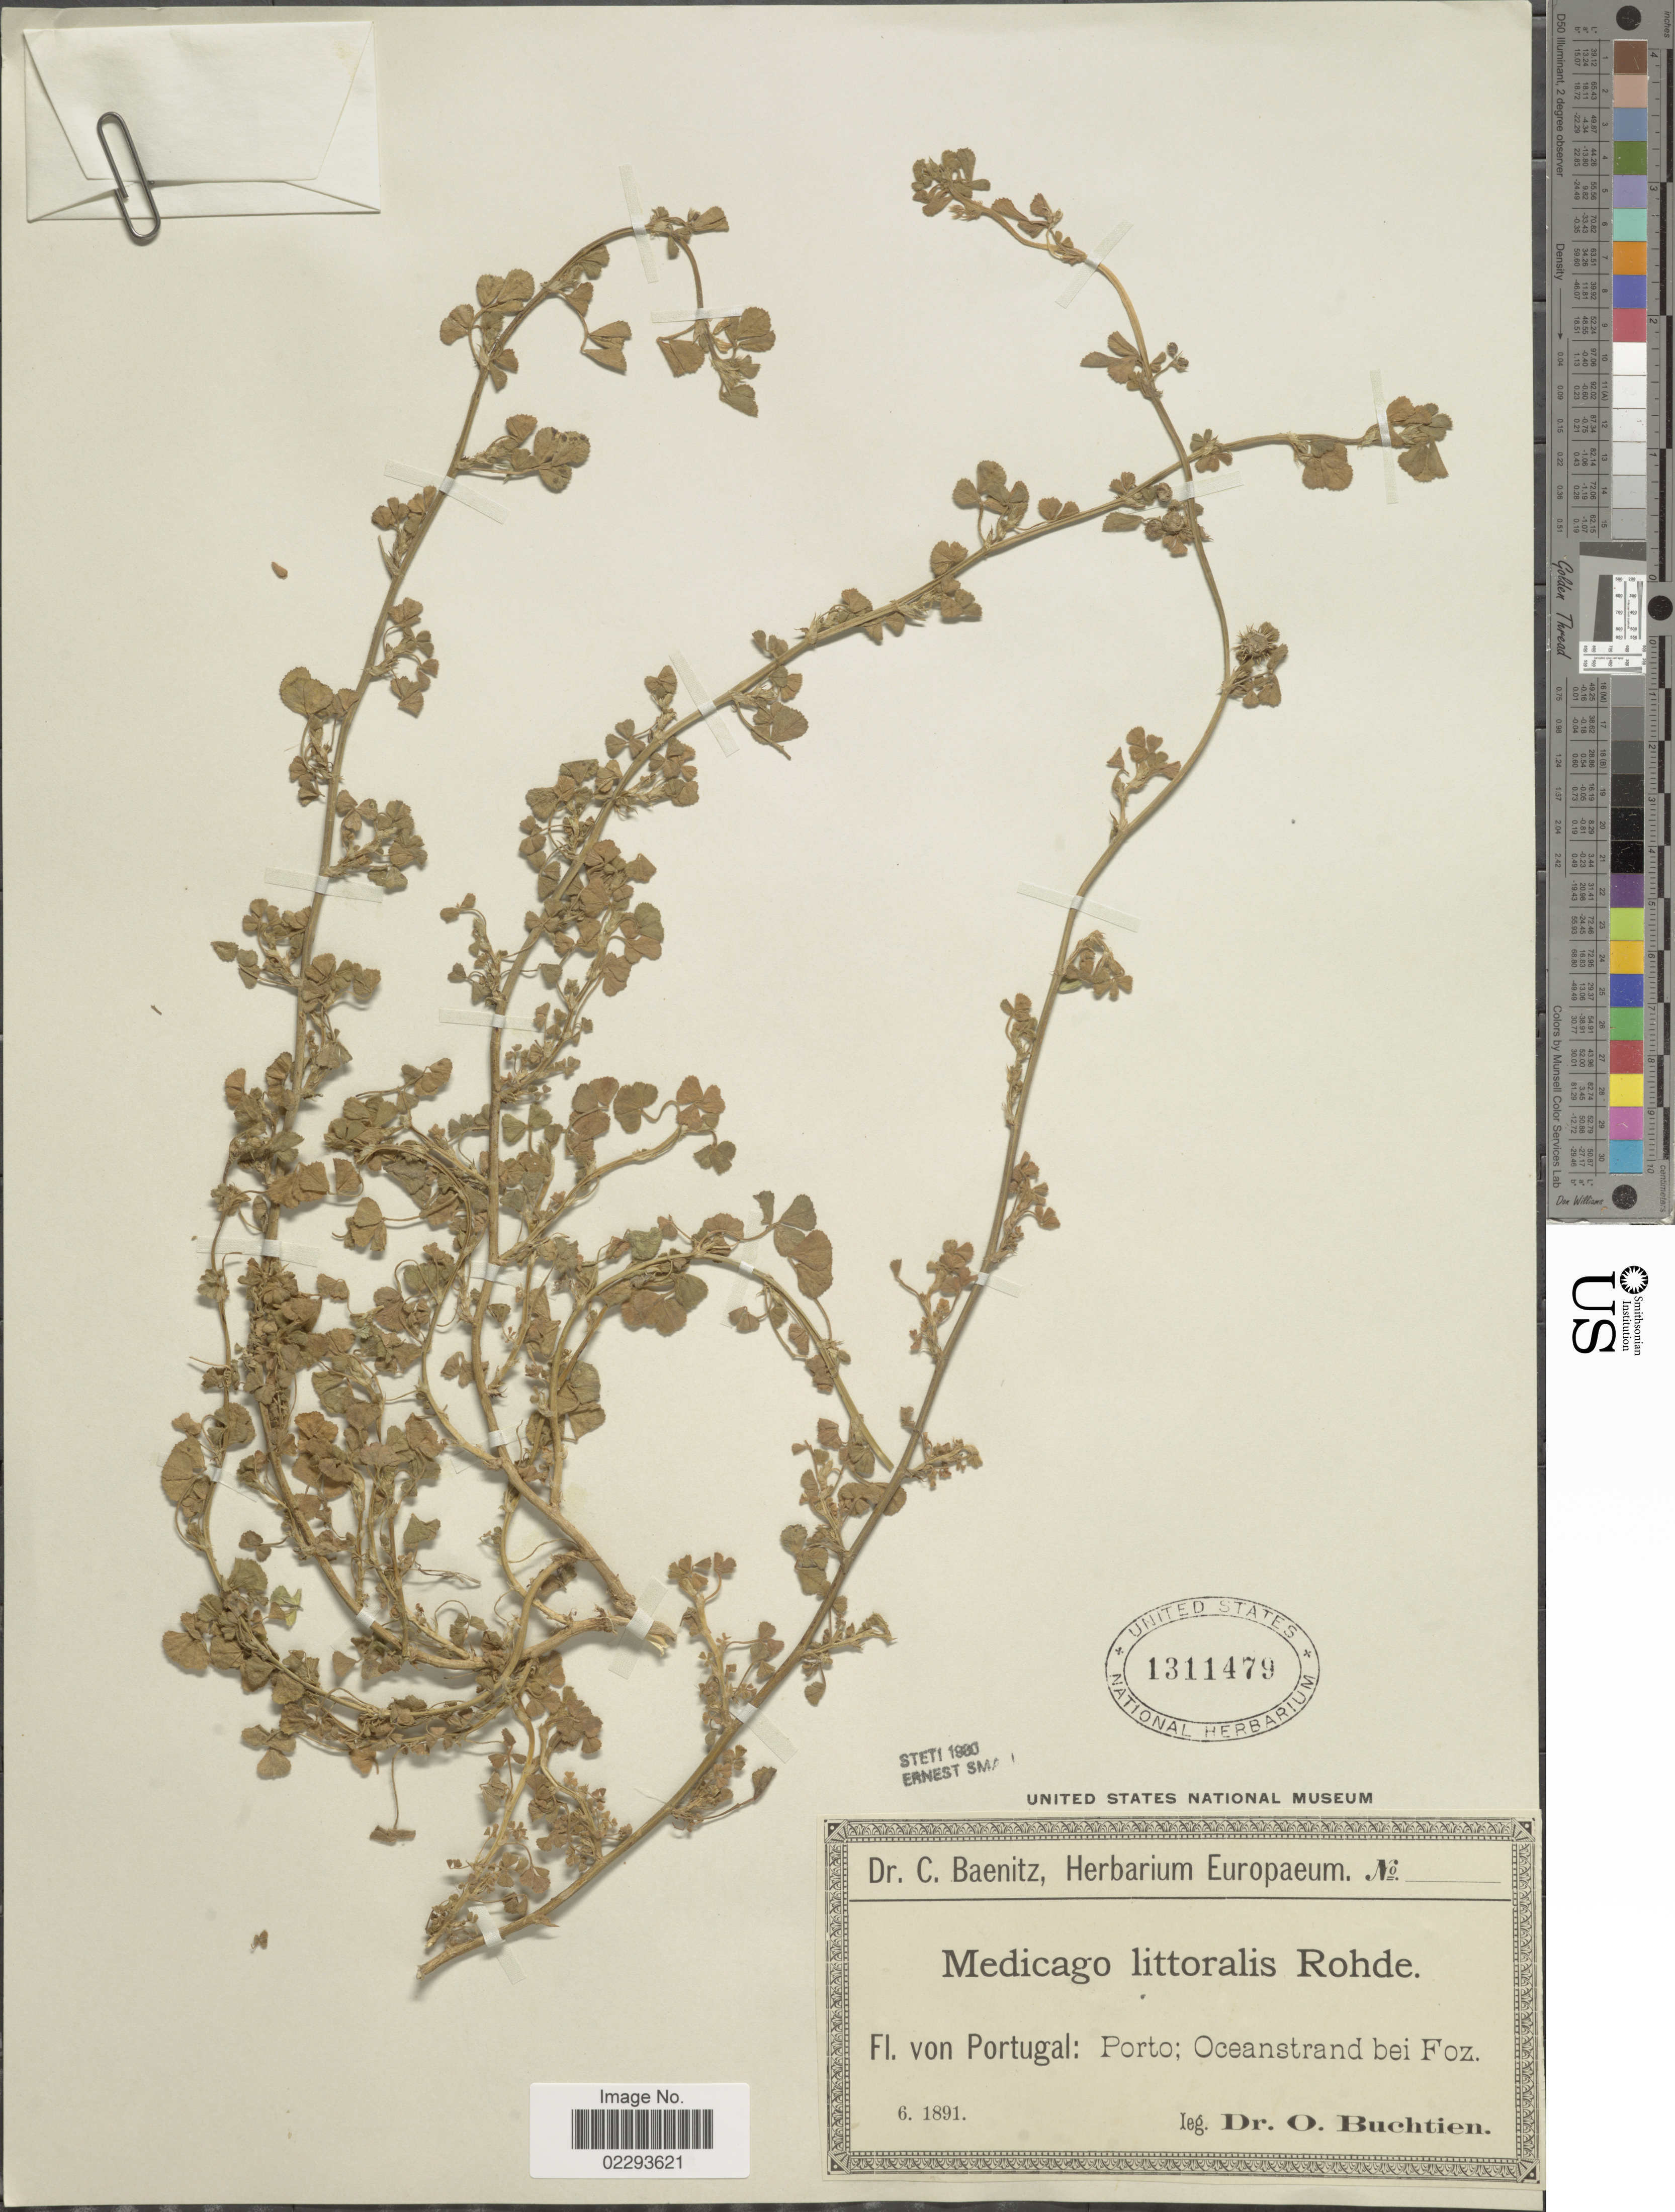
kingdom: Plantae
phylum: Tracheophyta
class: Magnoliopsida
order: Fabales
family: Fabaceae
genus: Medicago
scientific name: Medicago littoralis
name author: Loisel.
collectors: O. Buchtien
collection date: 1891-06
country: Portugal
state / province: Porto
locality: Portugal: Porto; Oceanstrand bei Foz.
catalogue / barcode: US 1311479